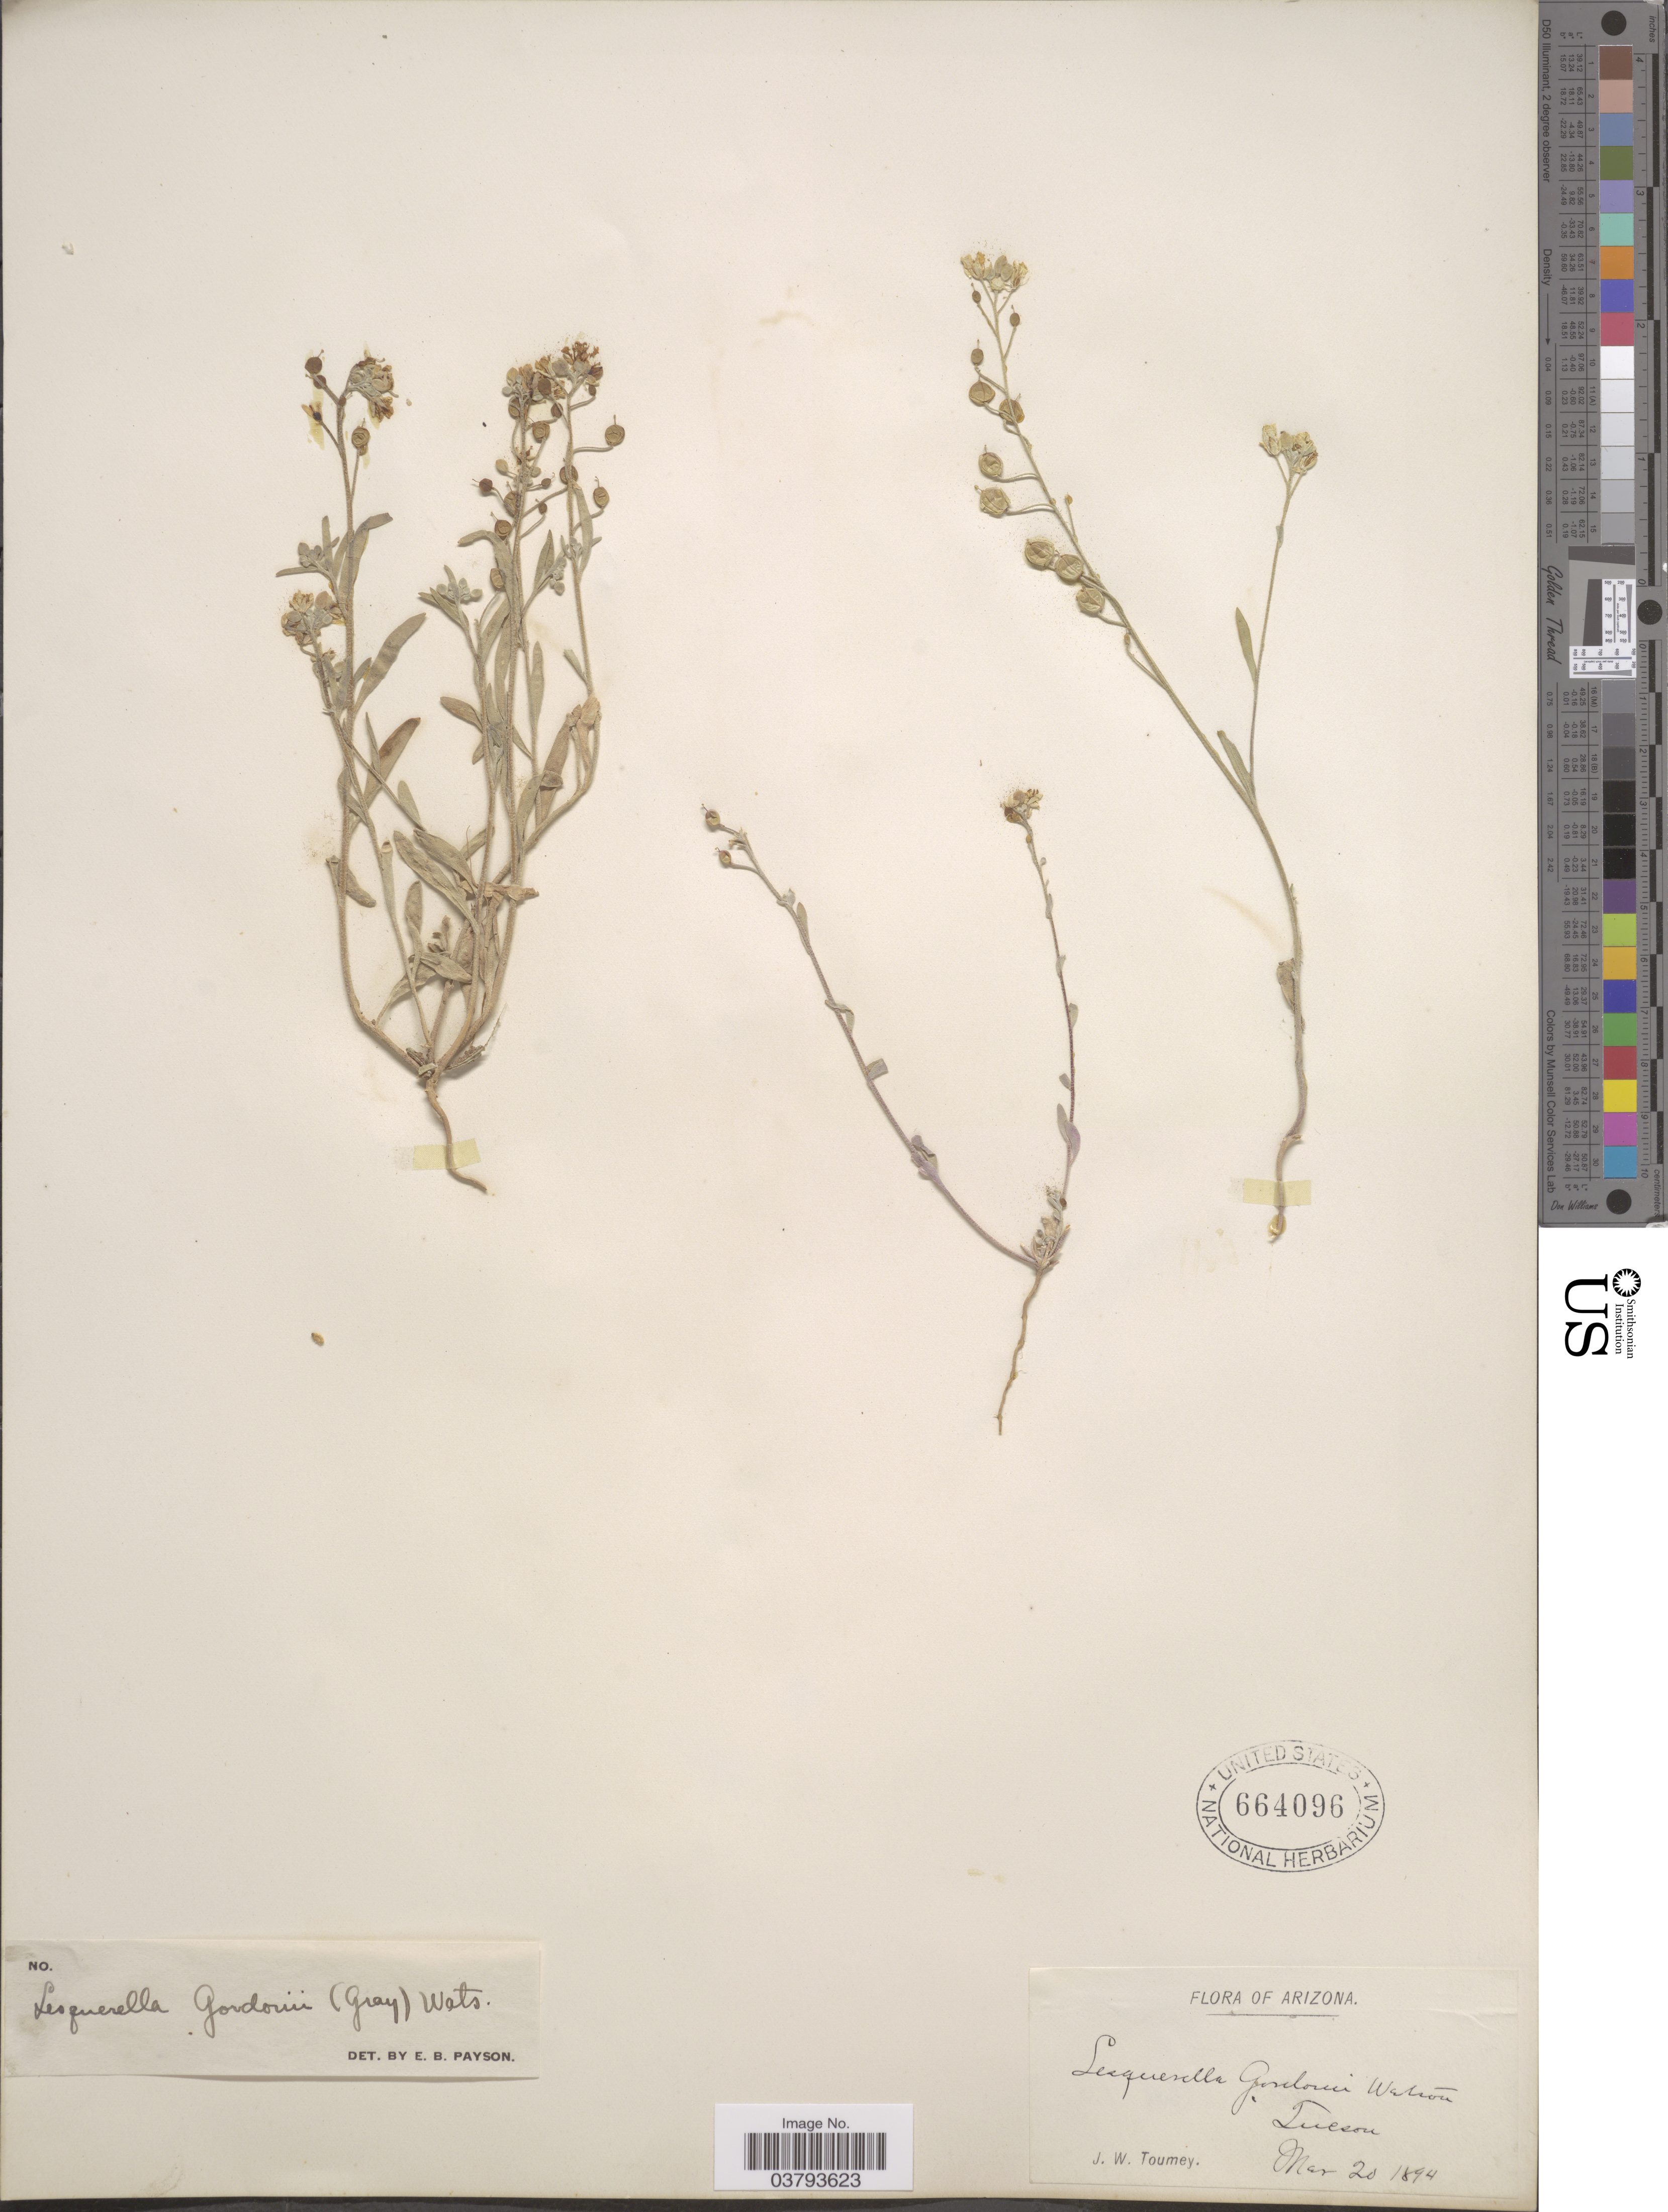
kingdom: Plantae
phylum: Tracheophyta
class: Magnoliopsida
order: Brassicales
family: Brassicaceae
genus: Lesquerella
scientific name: Lesquerella gordonii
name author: (A. Gray) S. Watson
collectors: J. W. Toumey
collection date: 1894-03-20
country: United States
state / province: Arizona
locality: Tucson.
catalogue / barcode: US 664096